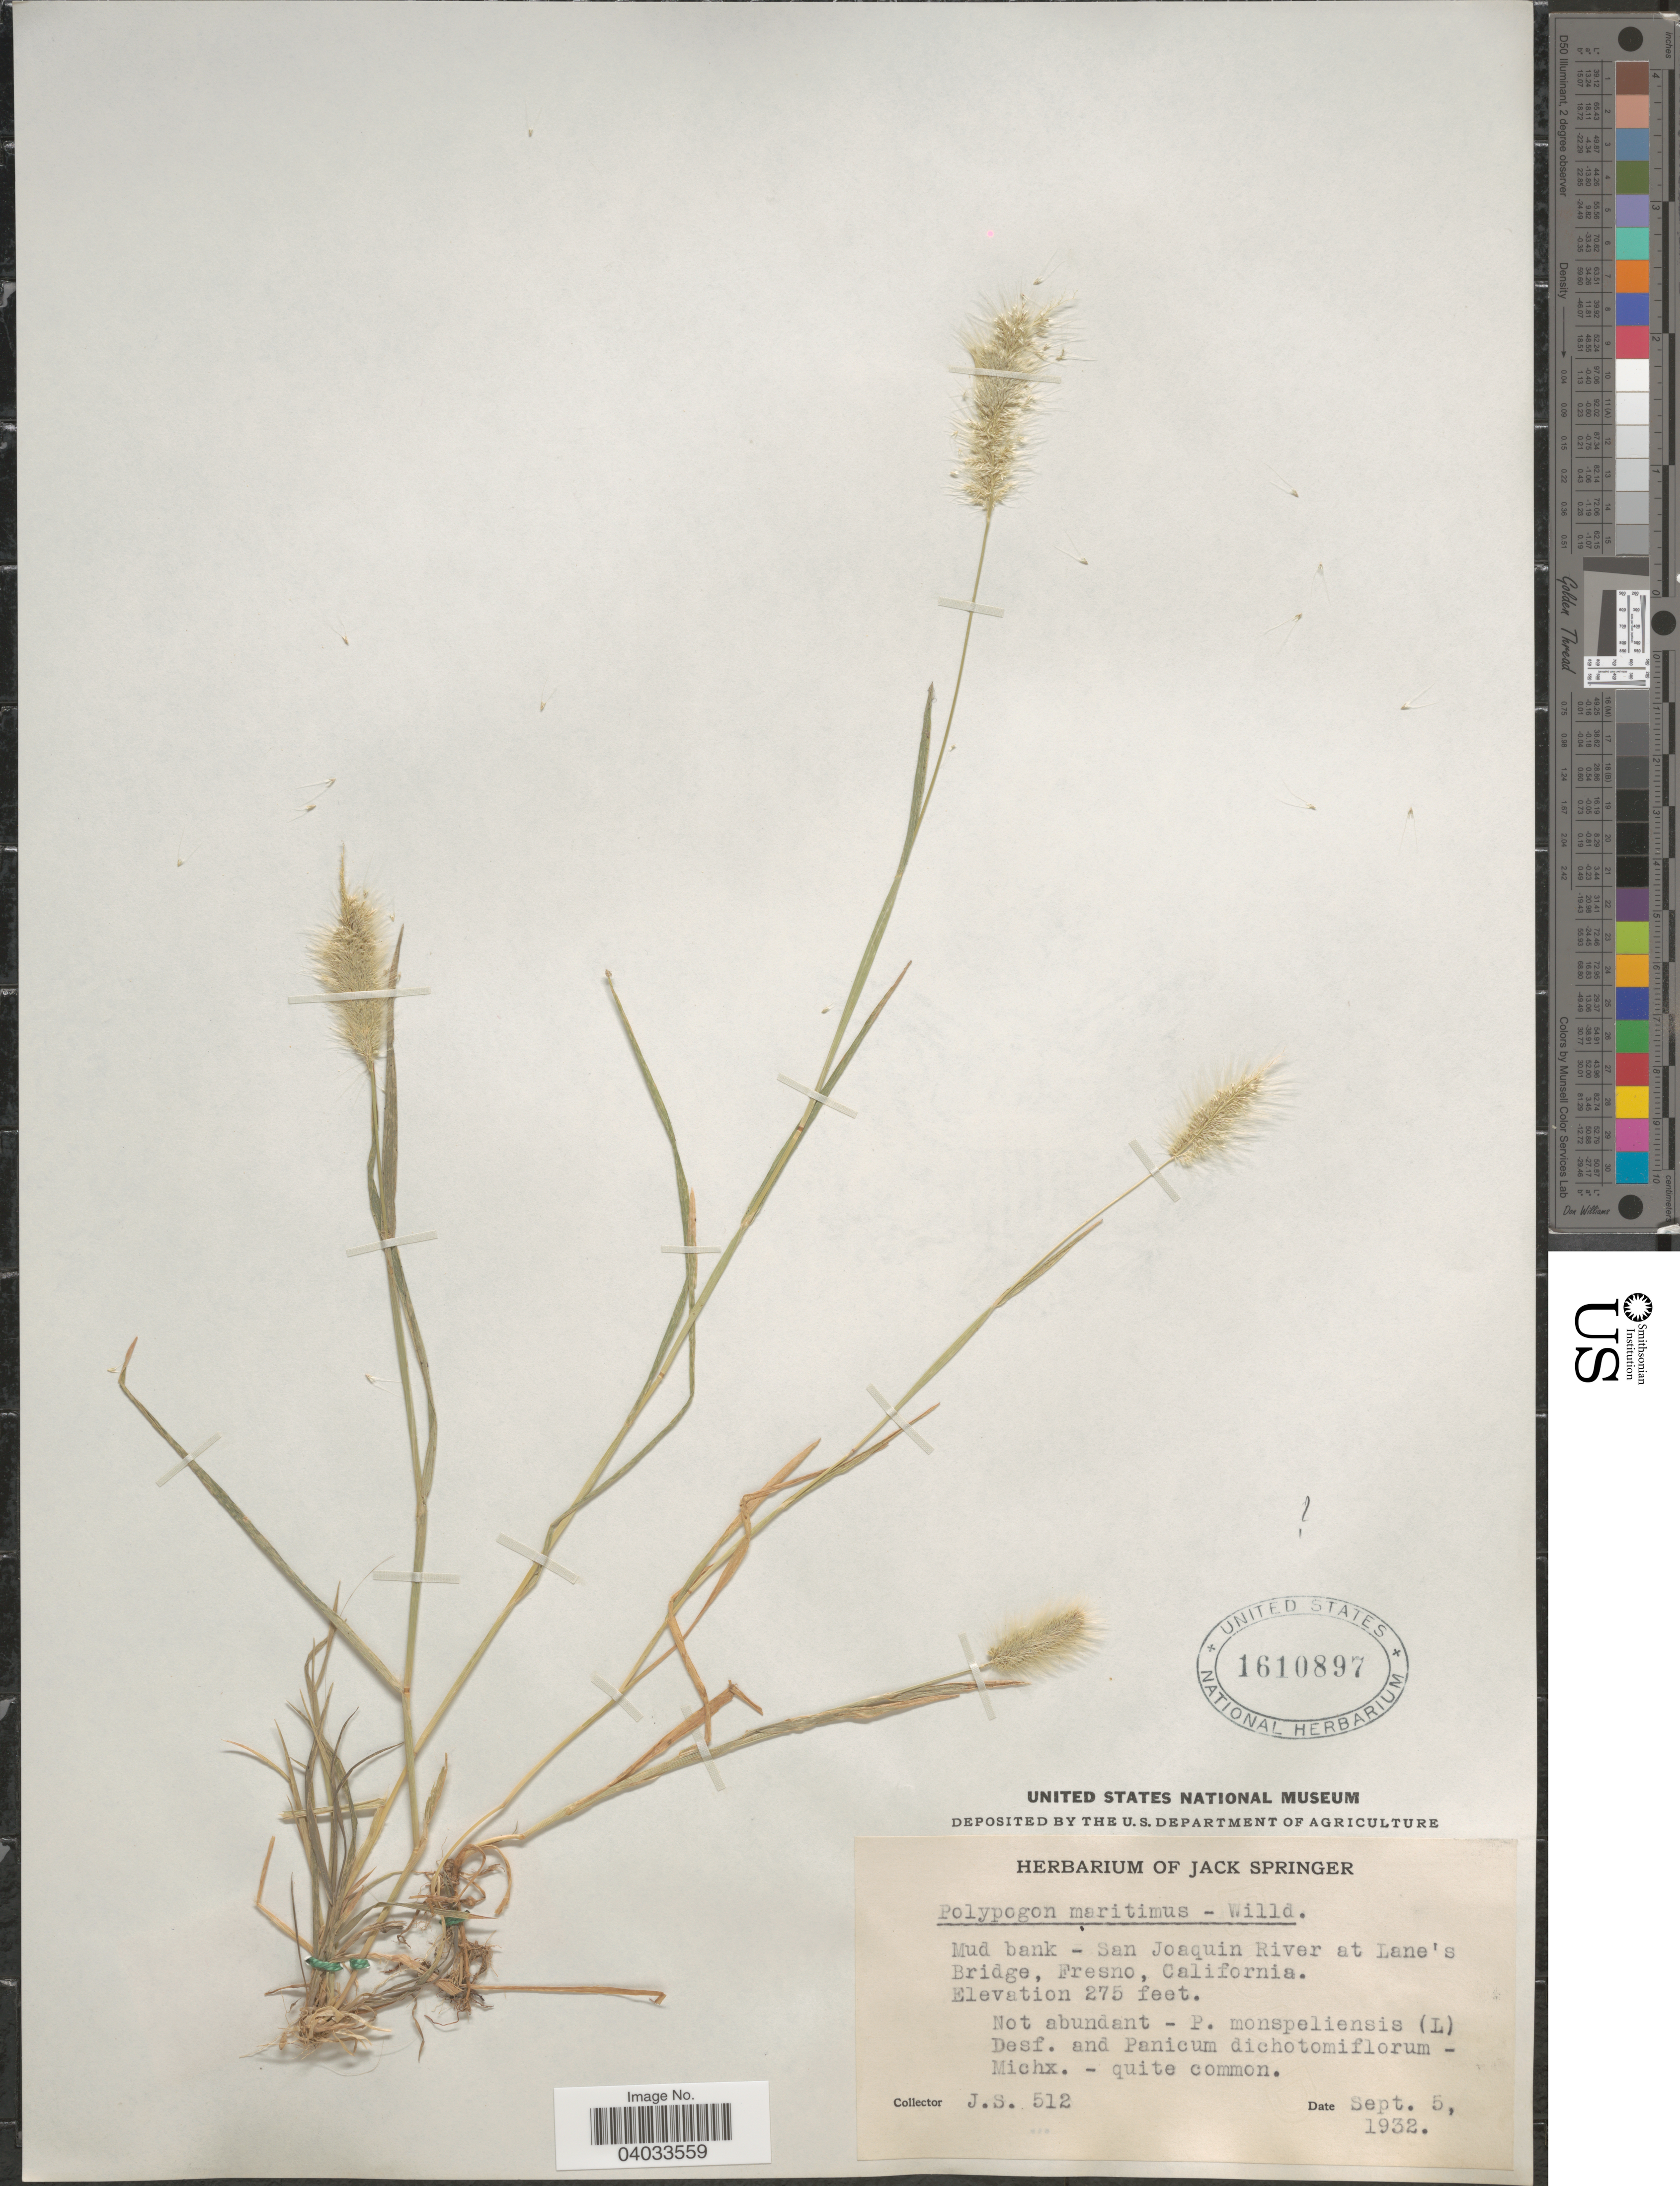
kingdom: Plantae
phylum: Tracheophyta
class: Liliopsida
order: Poales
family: Poaceae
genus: Polypogon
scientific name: Polypogon maritimus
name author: Willd.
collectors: J. Springer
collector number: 512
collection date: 1932-09-05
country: United States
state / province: California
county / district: Fresno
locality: Mud bank - San Joaquin River at Lane's Bridge, Fresno.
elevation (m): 84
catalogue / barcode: US 1610897